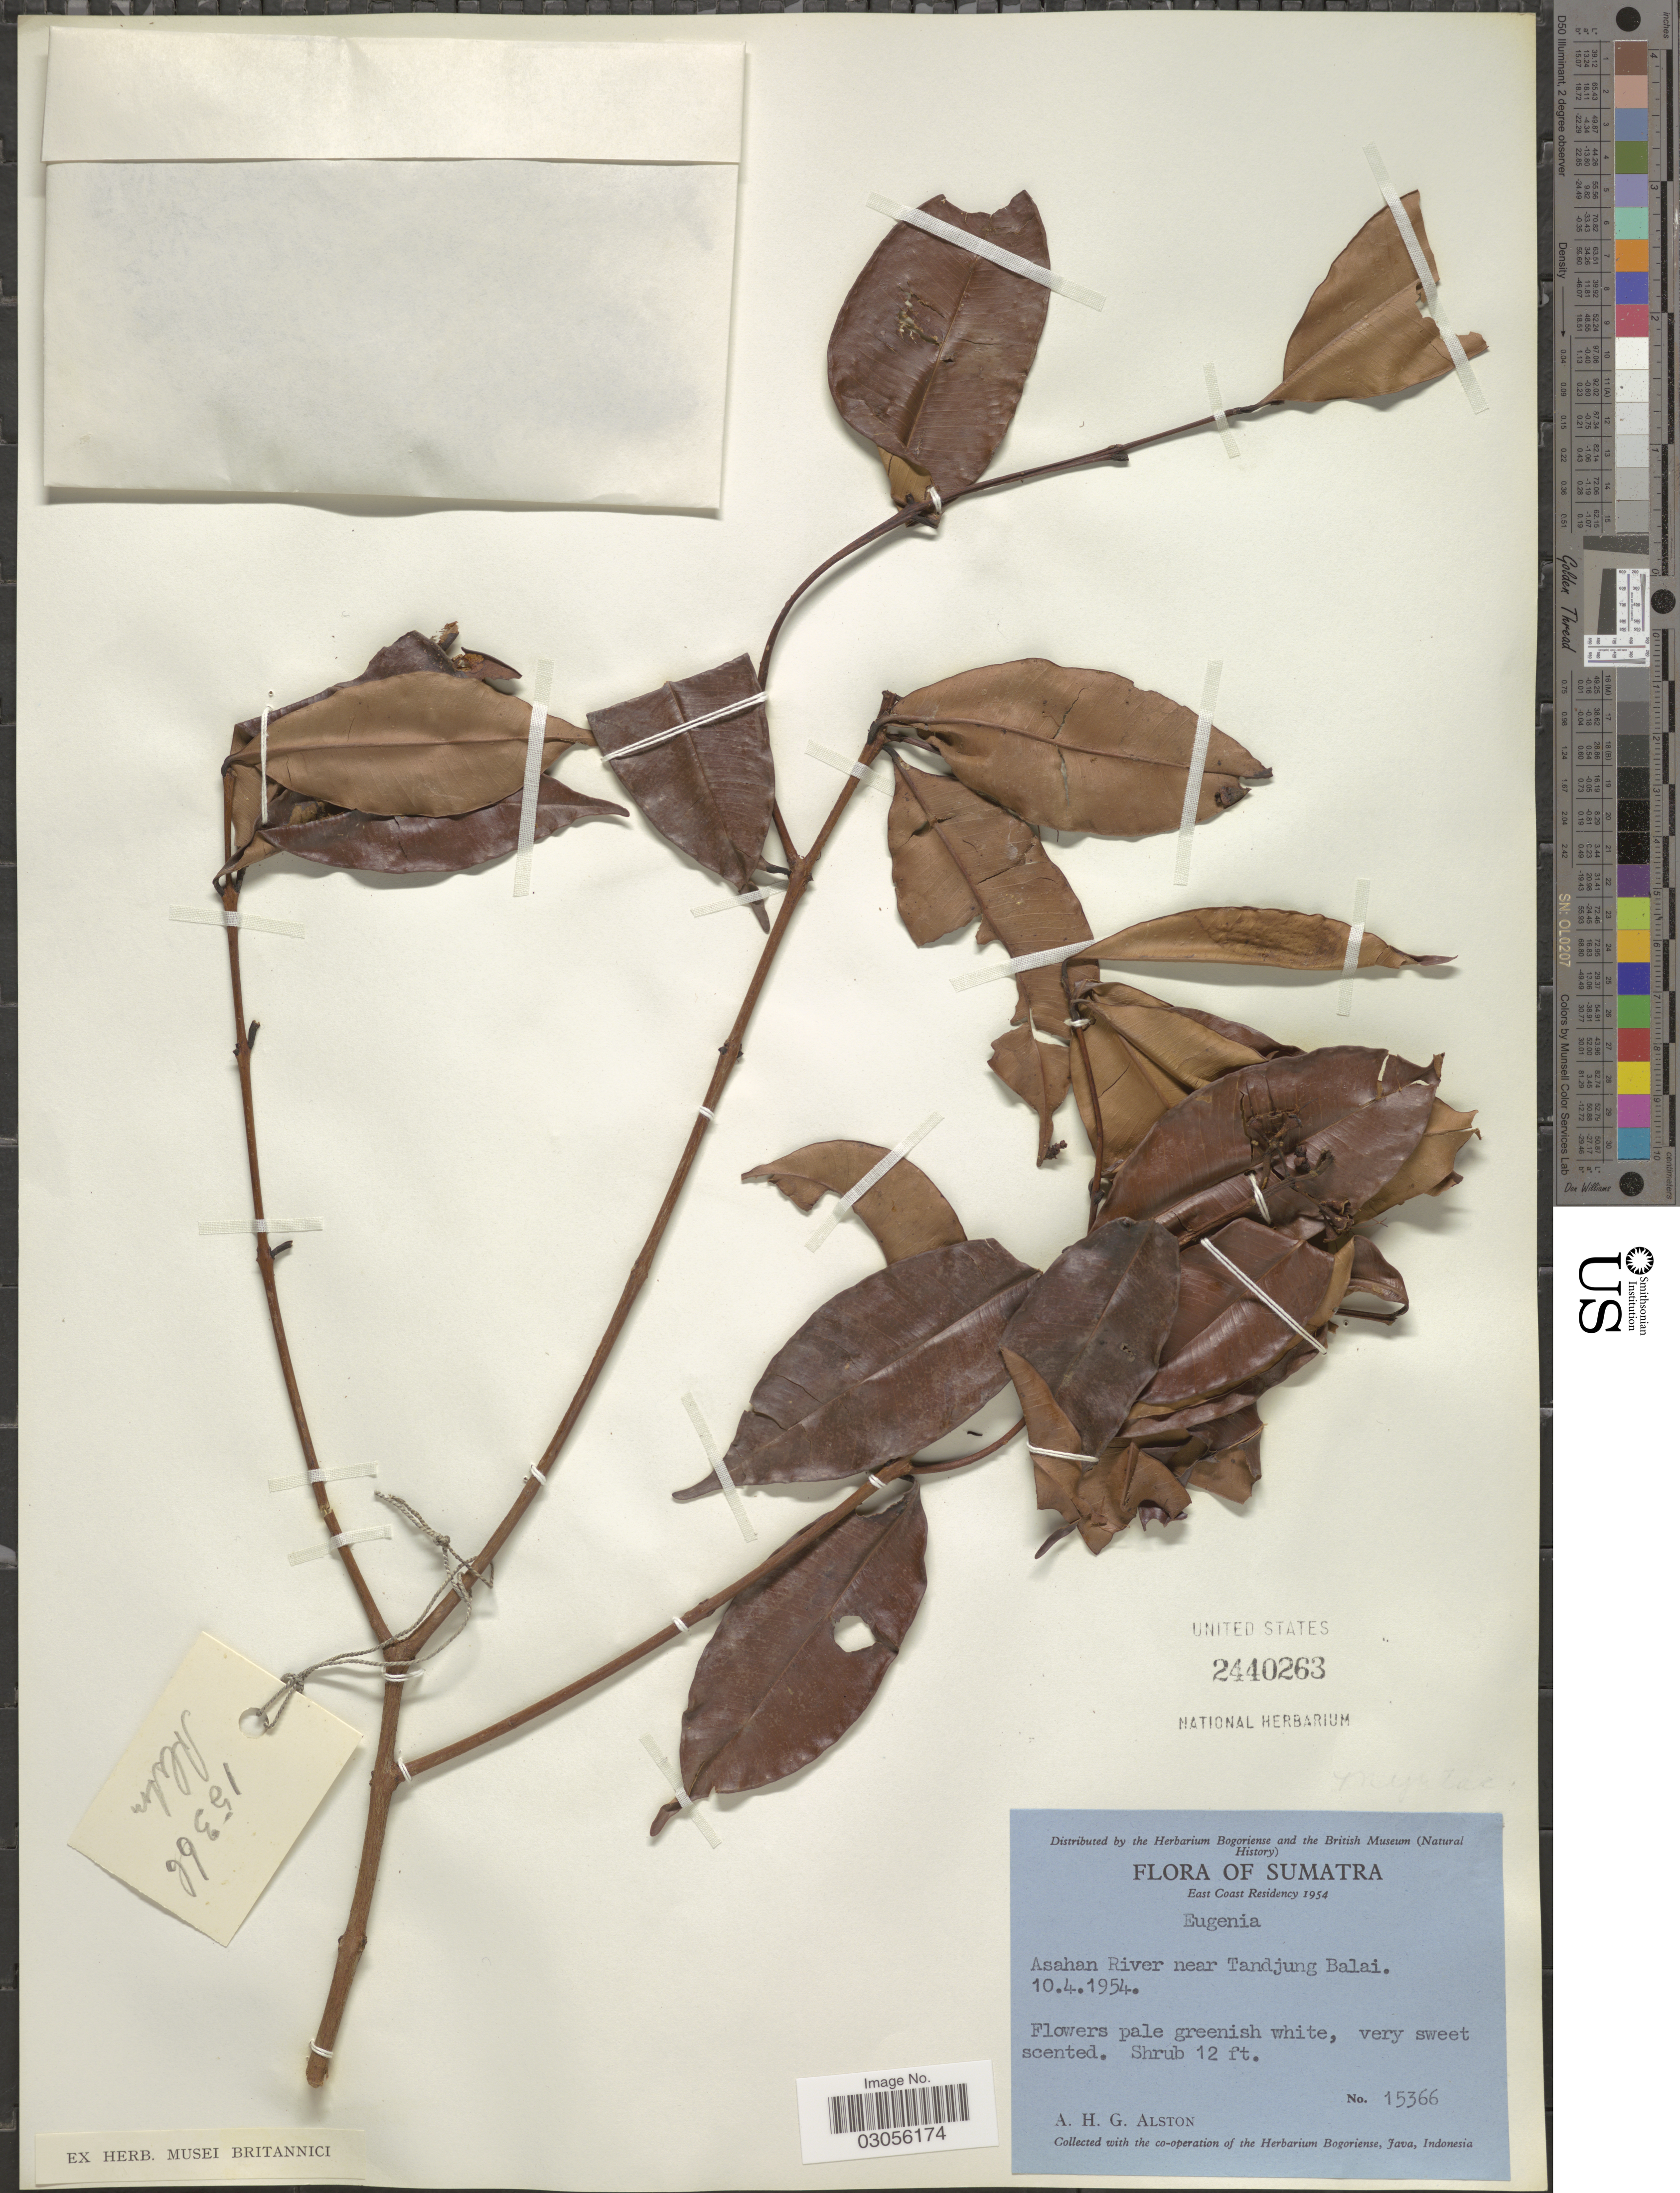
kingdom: Plantae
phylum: Tracheophyta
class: Magnoliopsida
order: Myrtales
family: Myrtaceae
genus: Syzygium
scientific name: Syzygium sp.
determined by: Strong, M. T., (US), Smithsonian Institution - National Museum of Natural History (UNITED STATES)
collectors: A. H. Alston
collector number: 15366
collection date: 1954-04-10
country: Indonesia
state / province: Sumatra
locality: East Coast Residency. Asahan River near Tandjung Balai.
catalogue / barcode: US 2440263